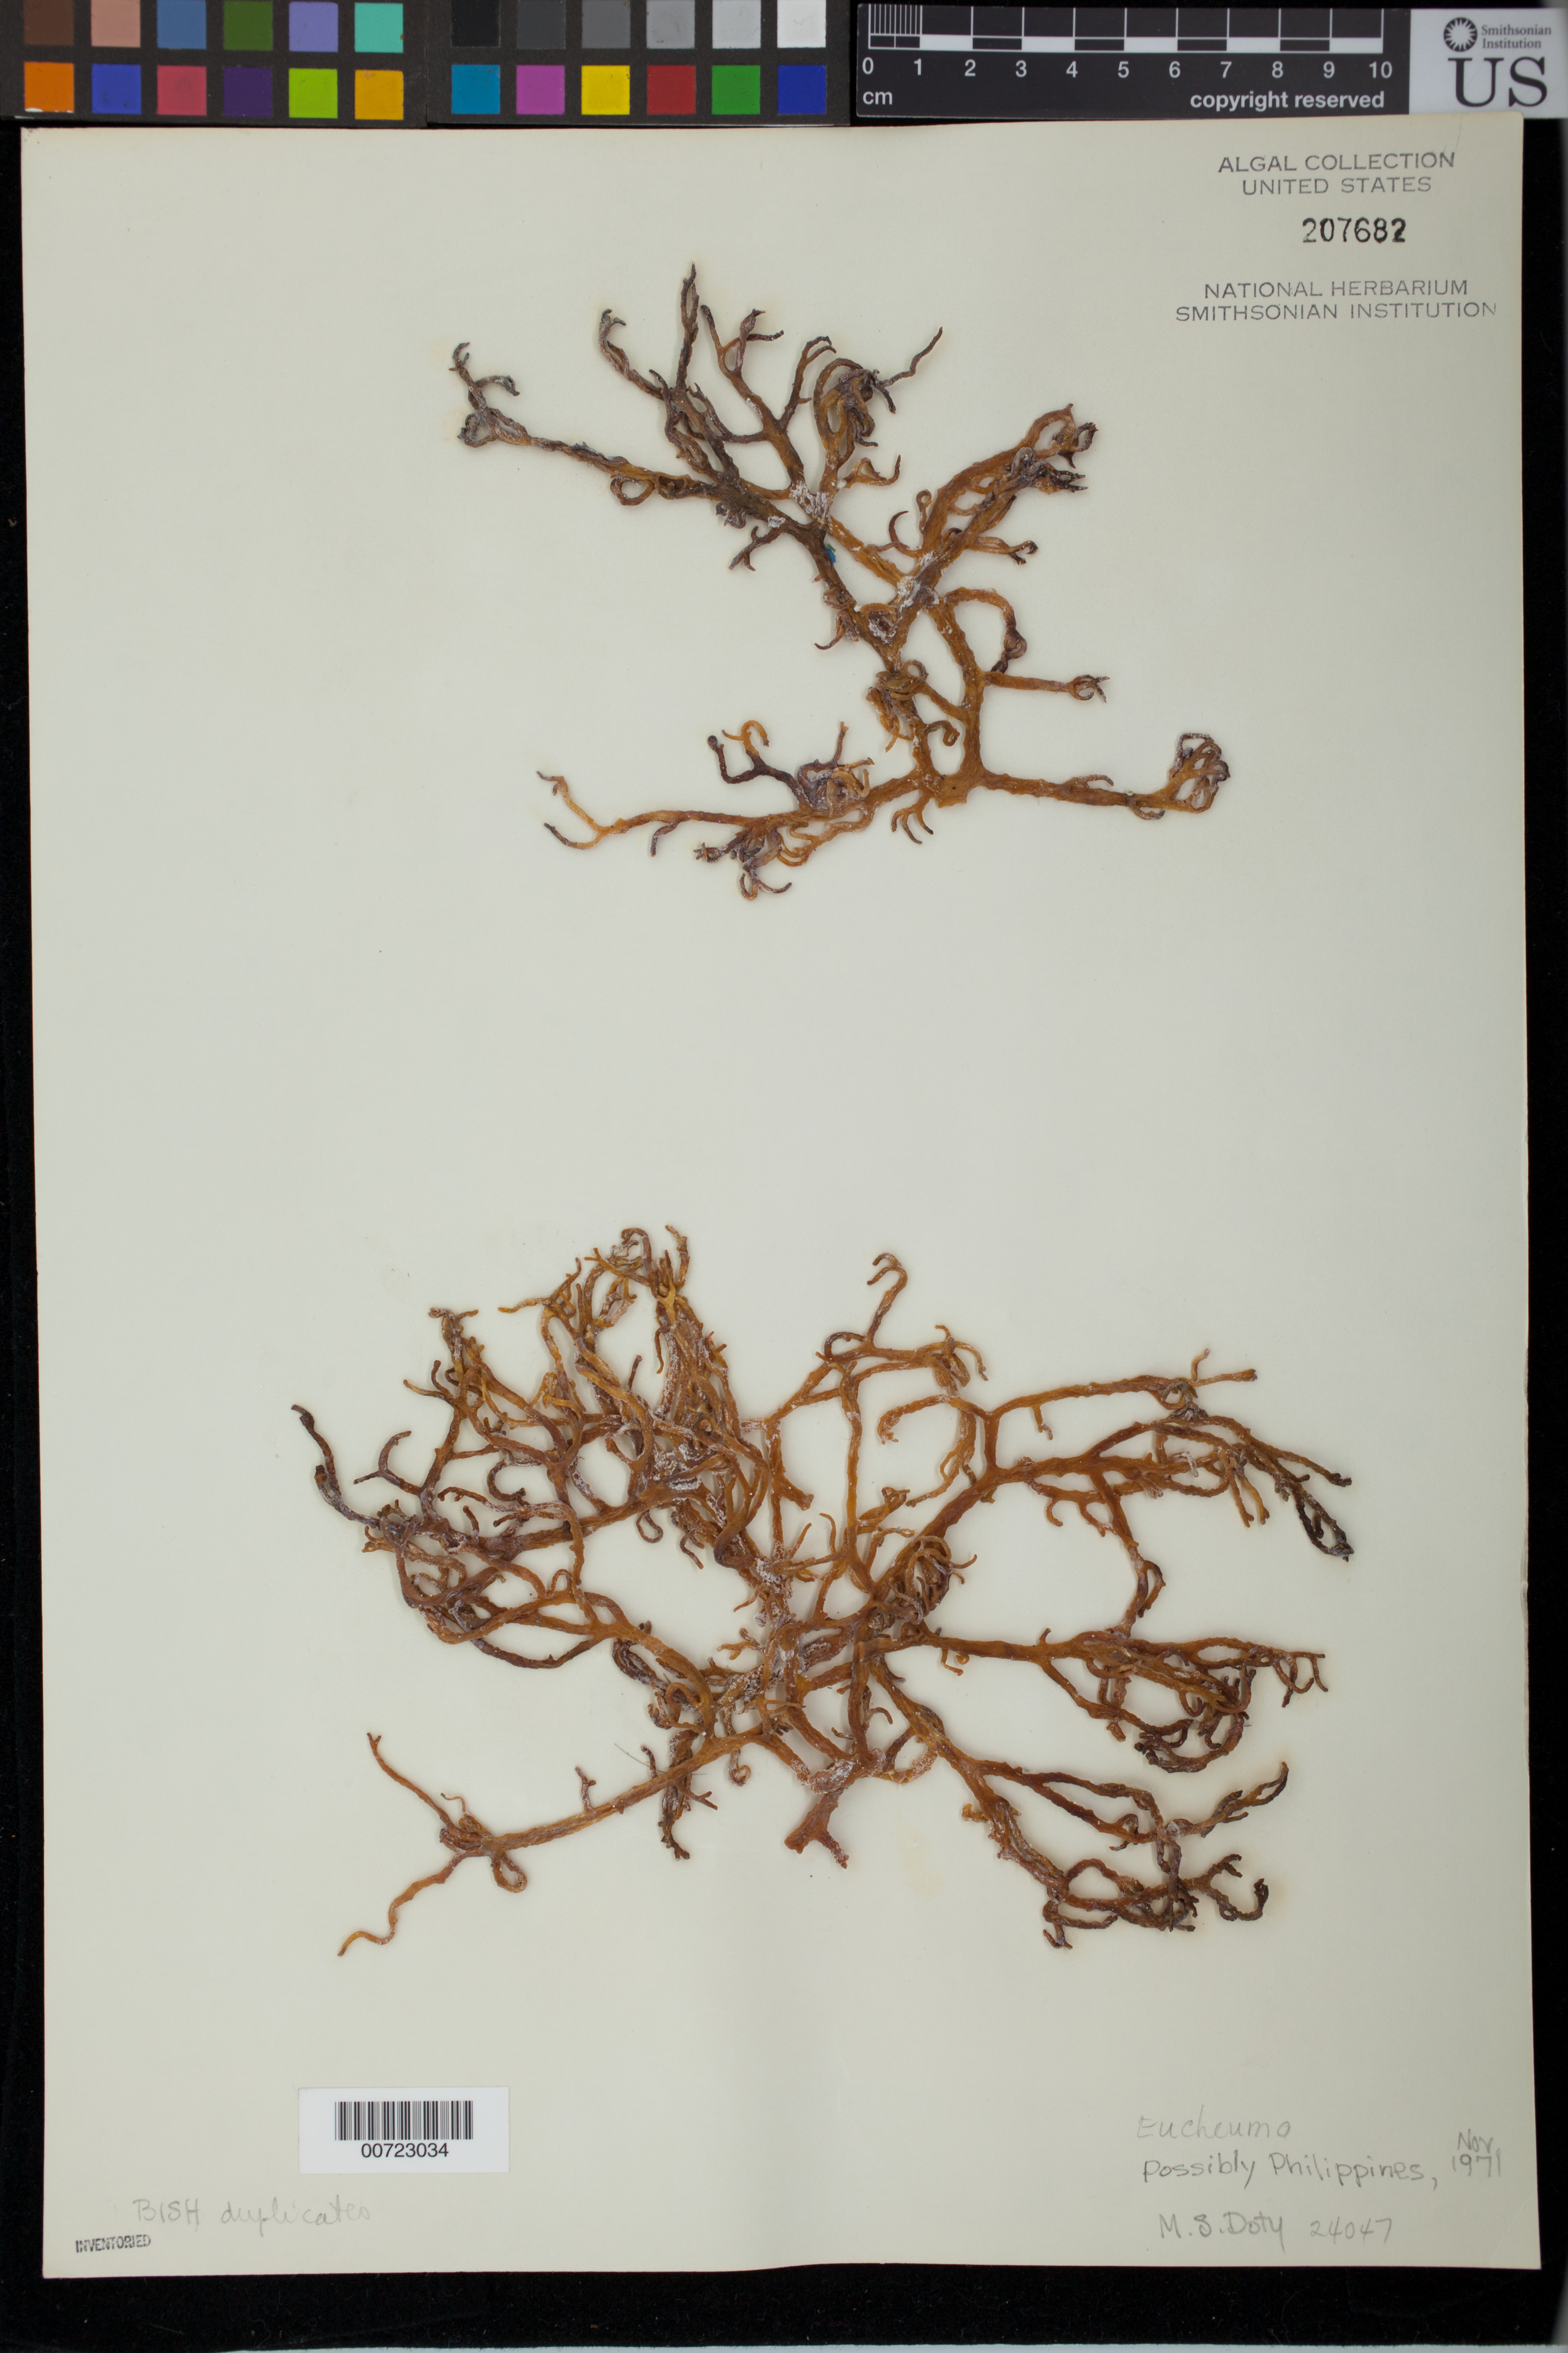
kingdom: Plantae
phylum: Rhodophyta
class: Florideophyceae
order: Gigartinales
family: Solieriaceae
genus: Eucheuma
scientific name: Eucheuma sp.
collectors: M. S. Doty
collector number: MSD 24047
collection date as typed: Nov 1971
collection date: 1971-11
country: Philippines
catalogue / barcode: US 207682